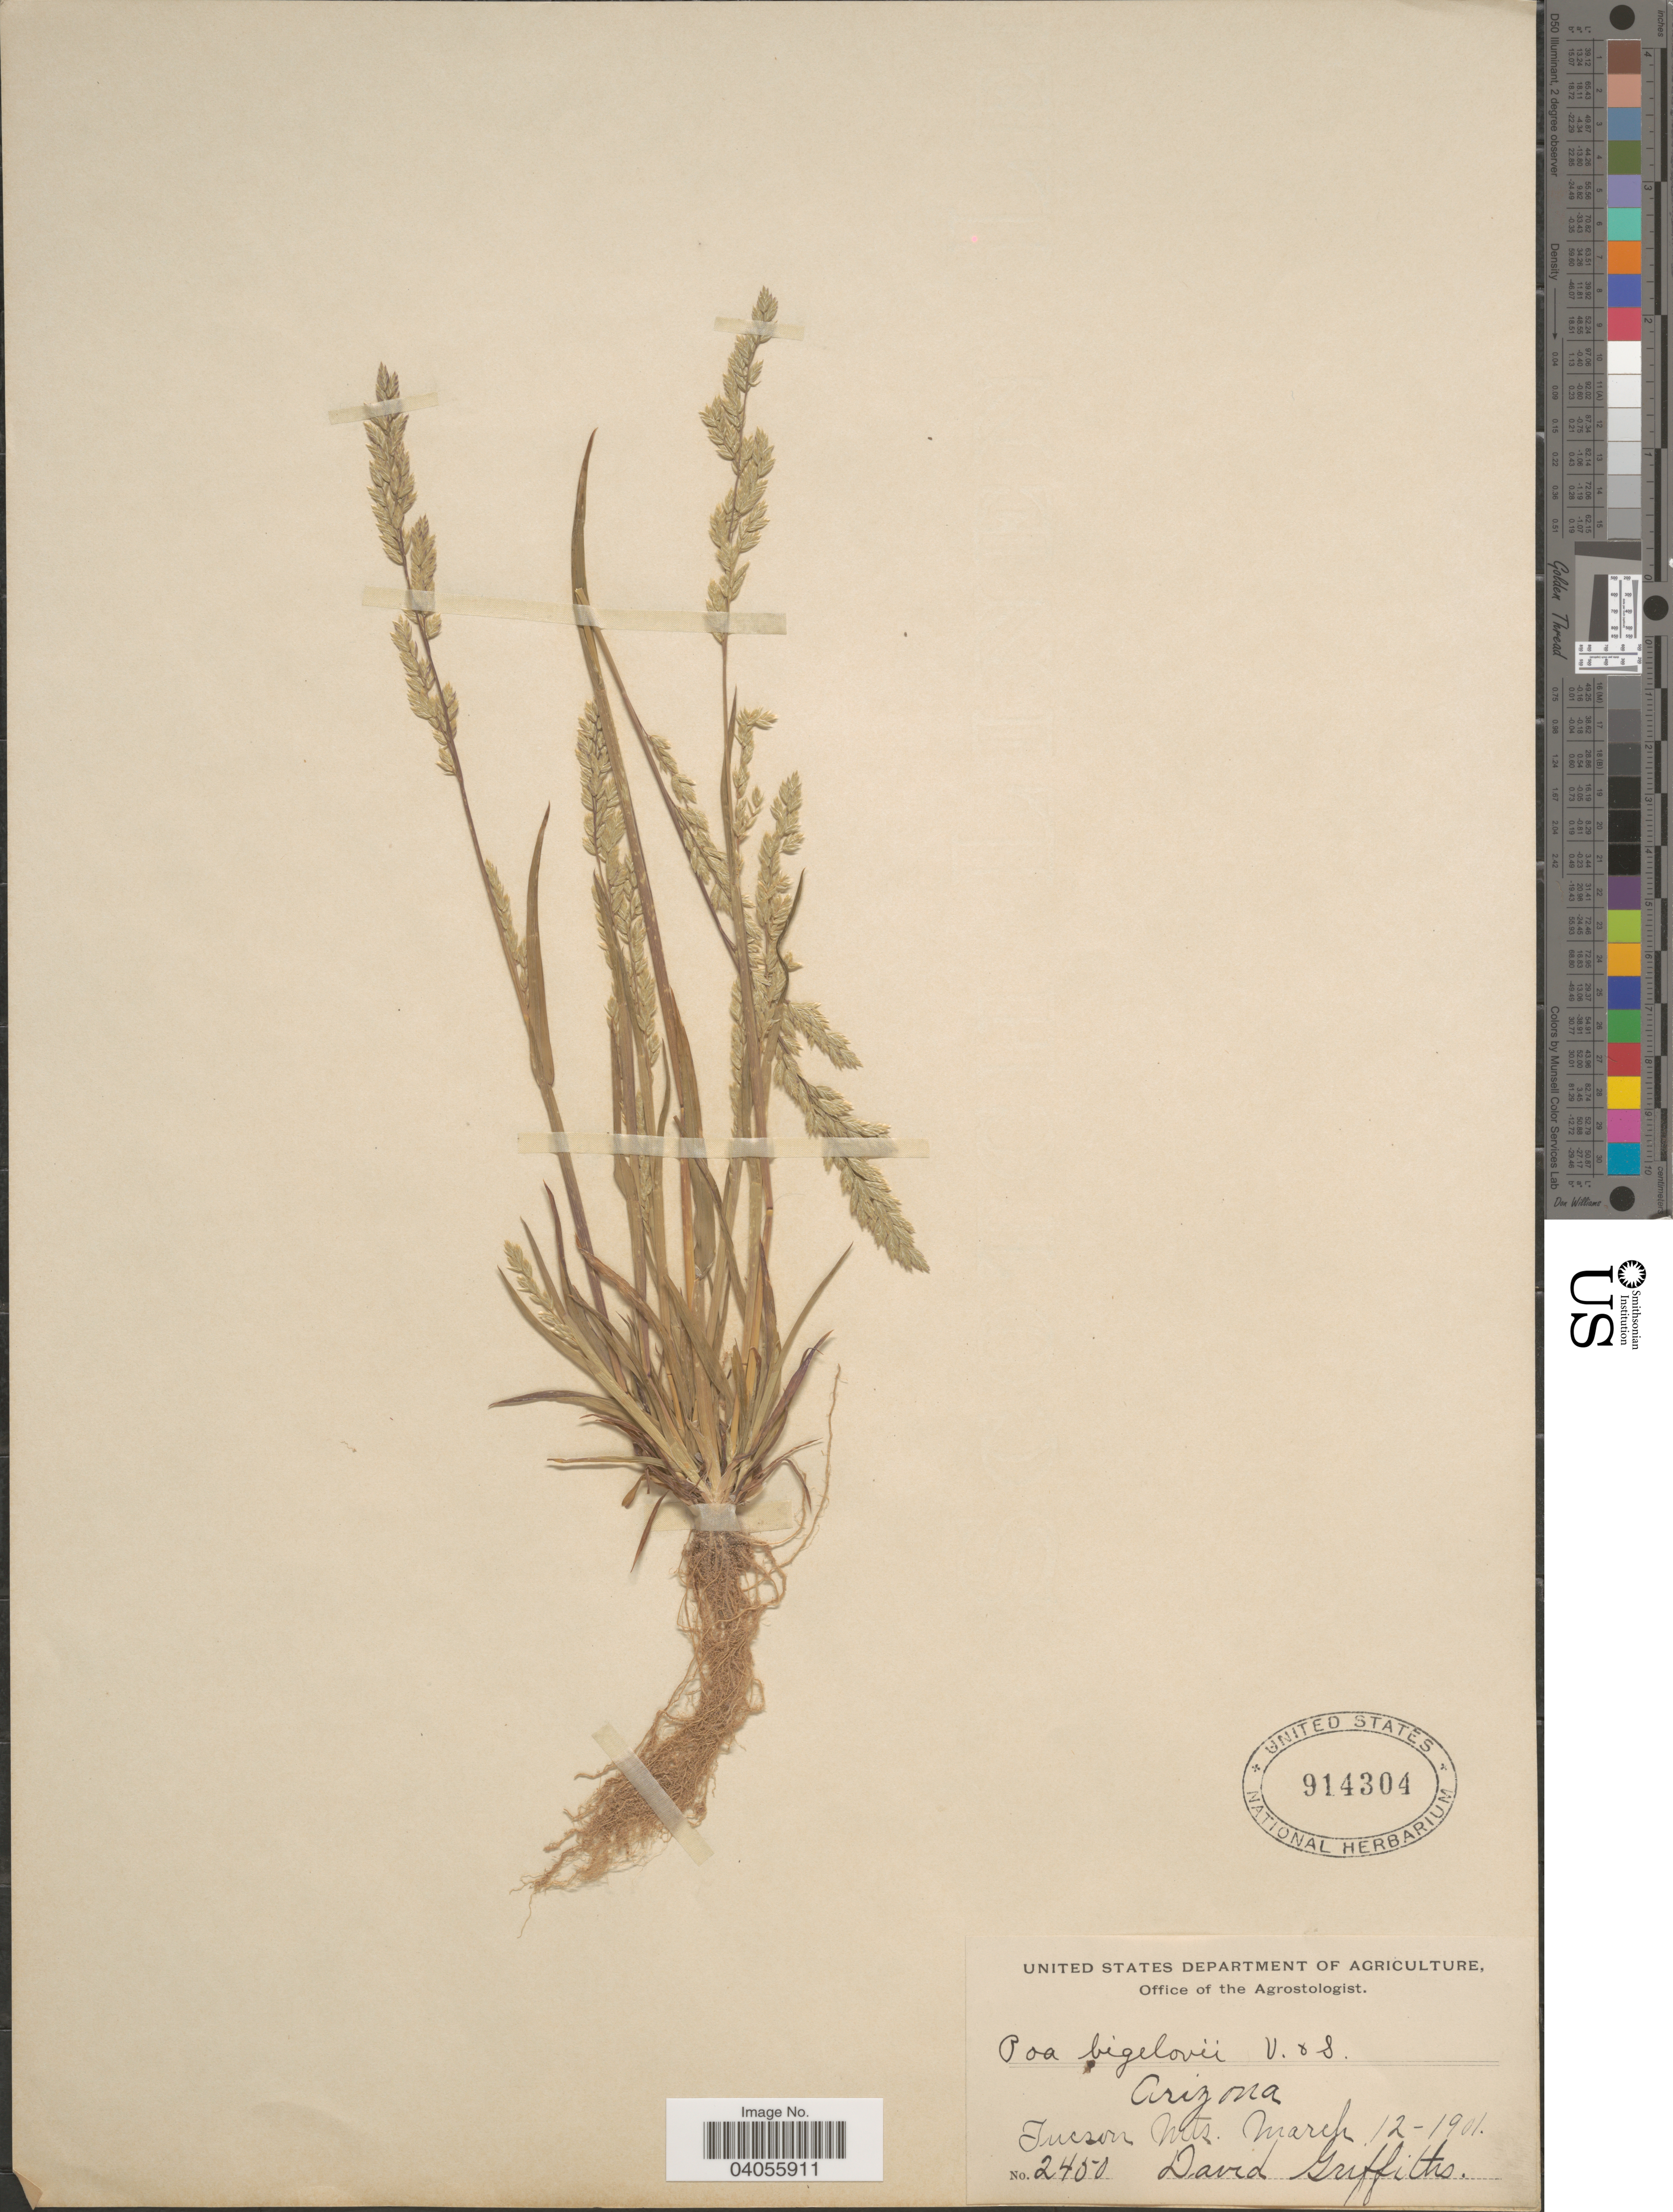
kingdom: Plantae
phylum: Tracheophyta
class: Liliopsida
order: Poales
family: Poaceae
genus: Poa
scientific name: Poa bigelovii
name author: Vasey & Scribn.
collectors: D. Griffiths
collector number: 2450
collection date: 1901-03-12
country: United States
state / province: Arizona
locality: Tucson Mts.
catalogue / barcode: US 914304